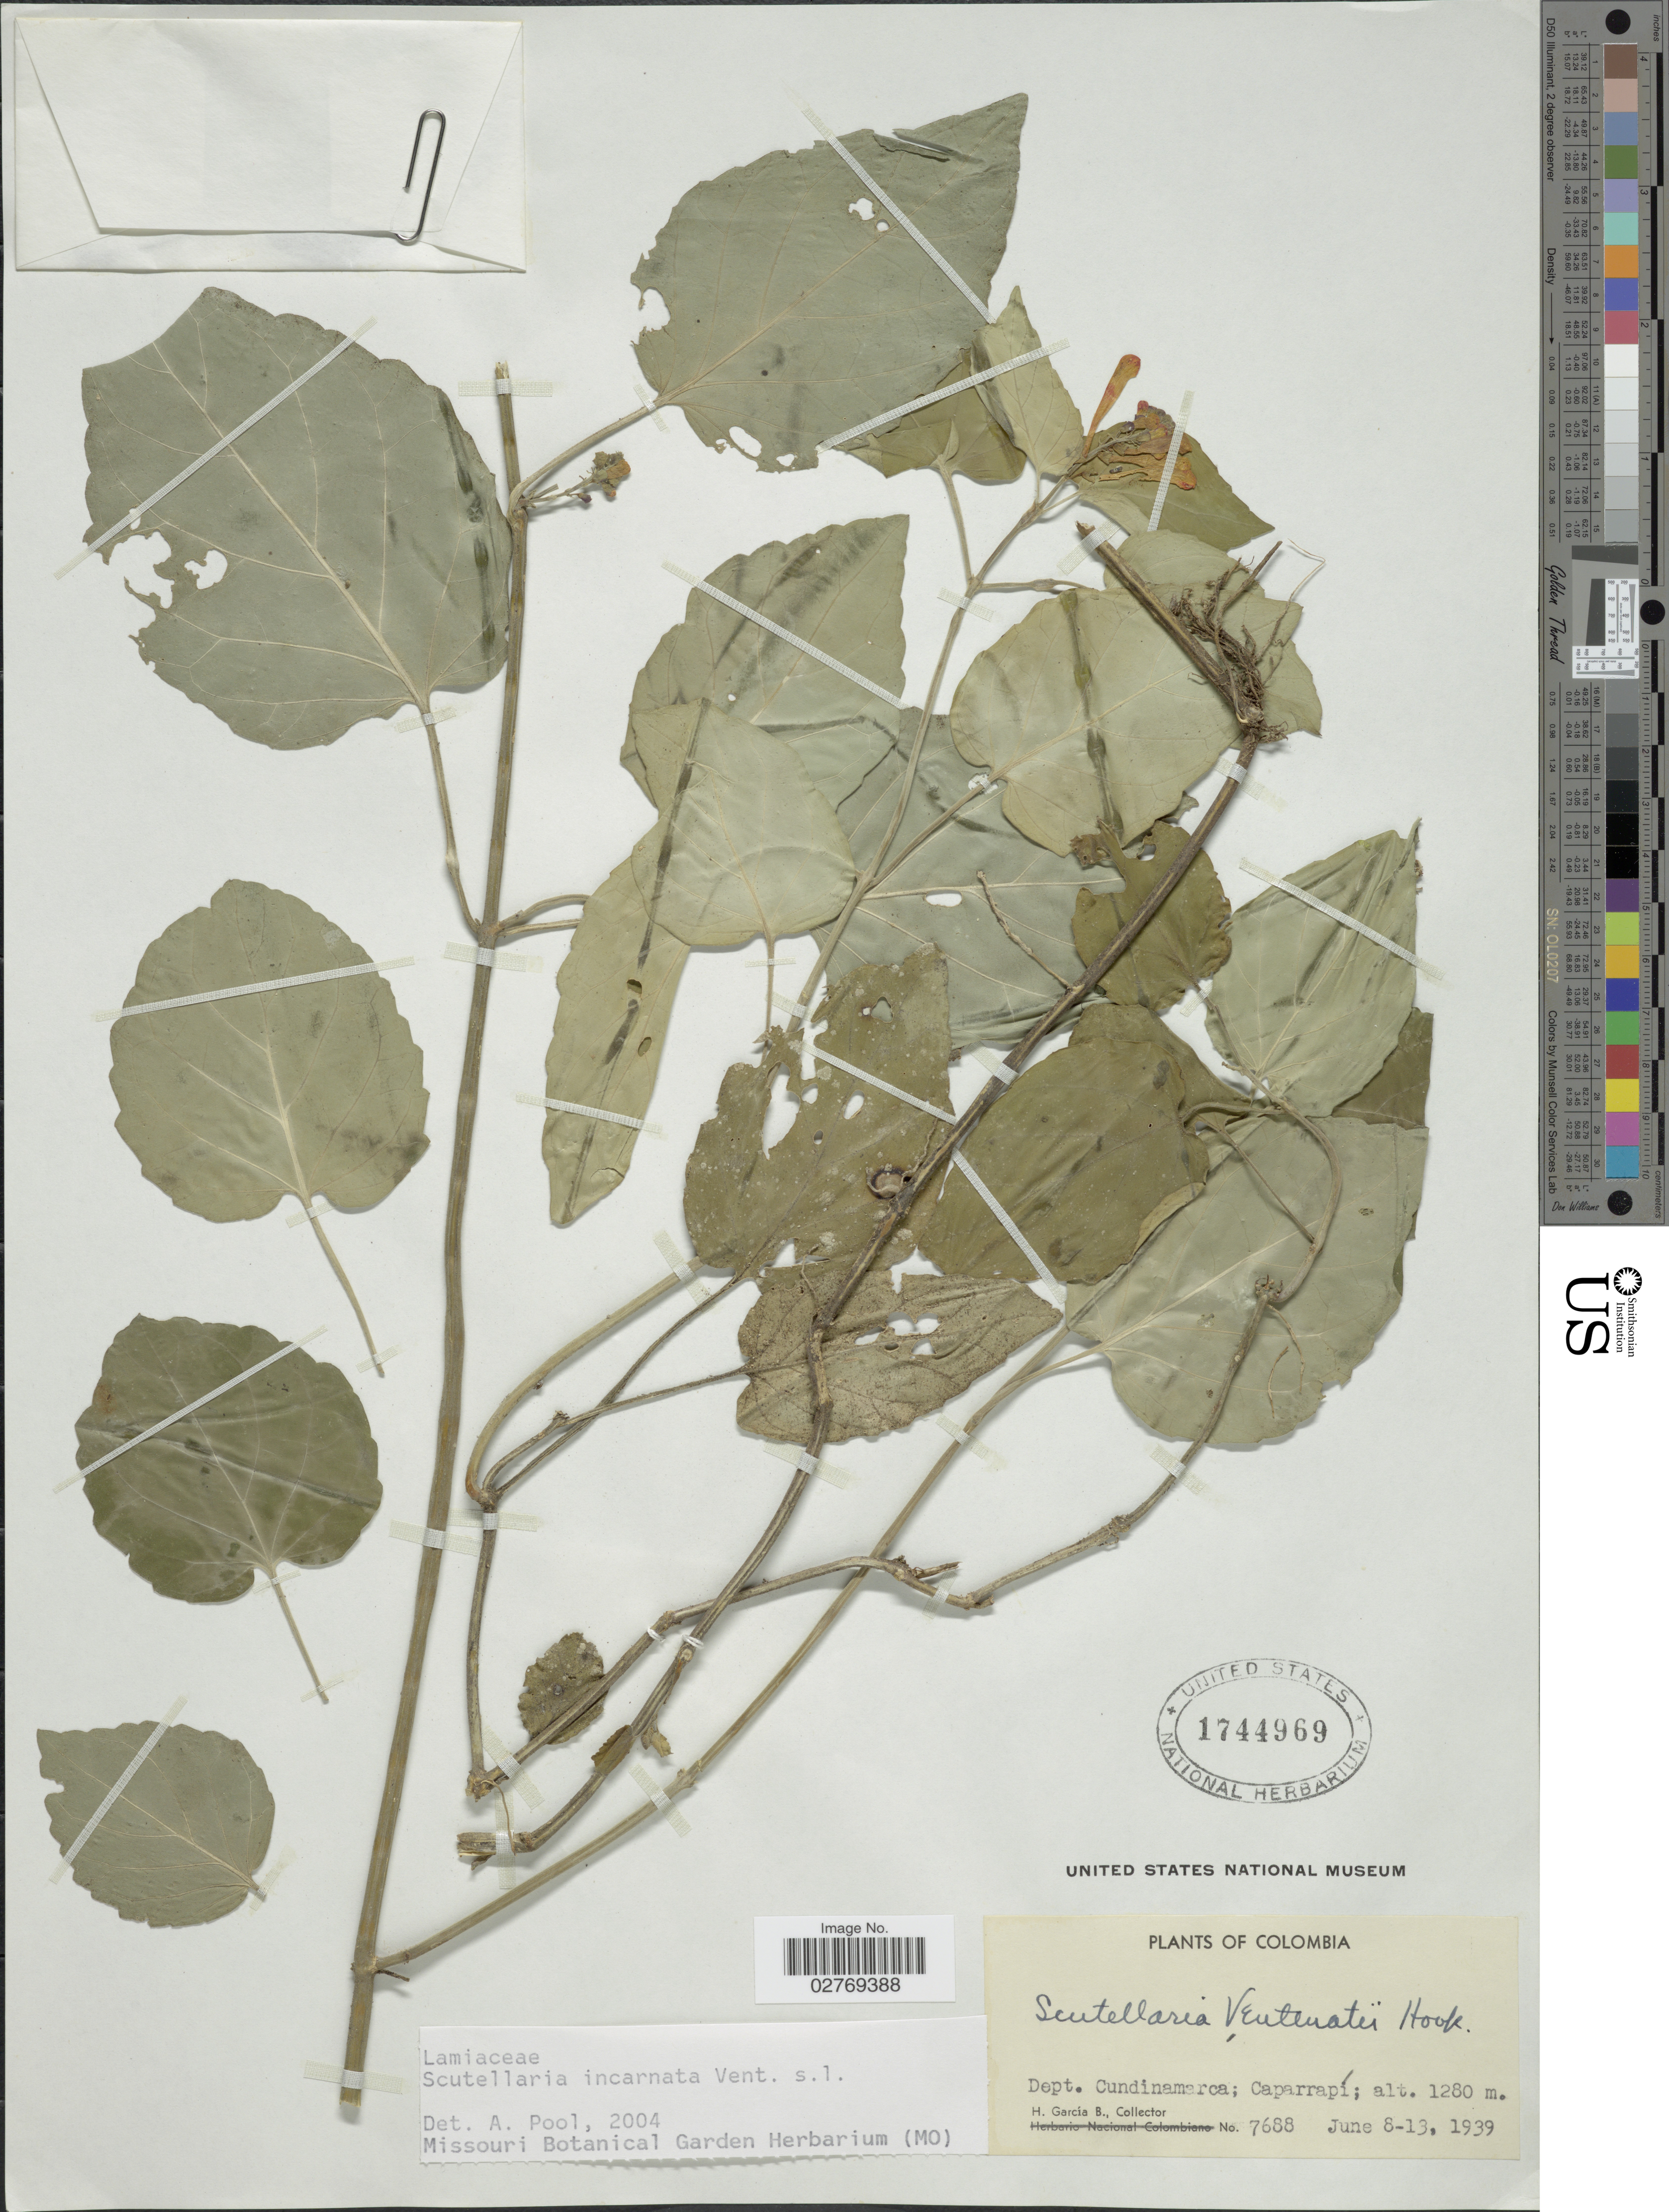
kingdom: Plantae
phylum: Tracheophyta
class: Magnoliopsida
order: Lamiales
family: Lamiaceae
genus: Scutellaria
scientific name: Scutellaria incarnata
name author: Vent.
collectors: H. García Barriga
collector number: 7688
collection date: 1939-06-08/1939-06-13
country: Colombia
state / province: Cundinamarca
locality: Dept. Cundinamarca; Caparrapí.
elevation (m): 1280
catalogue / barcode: US 1744969